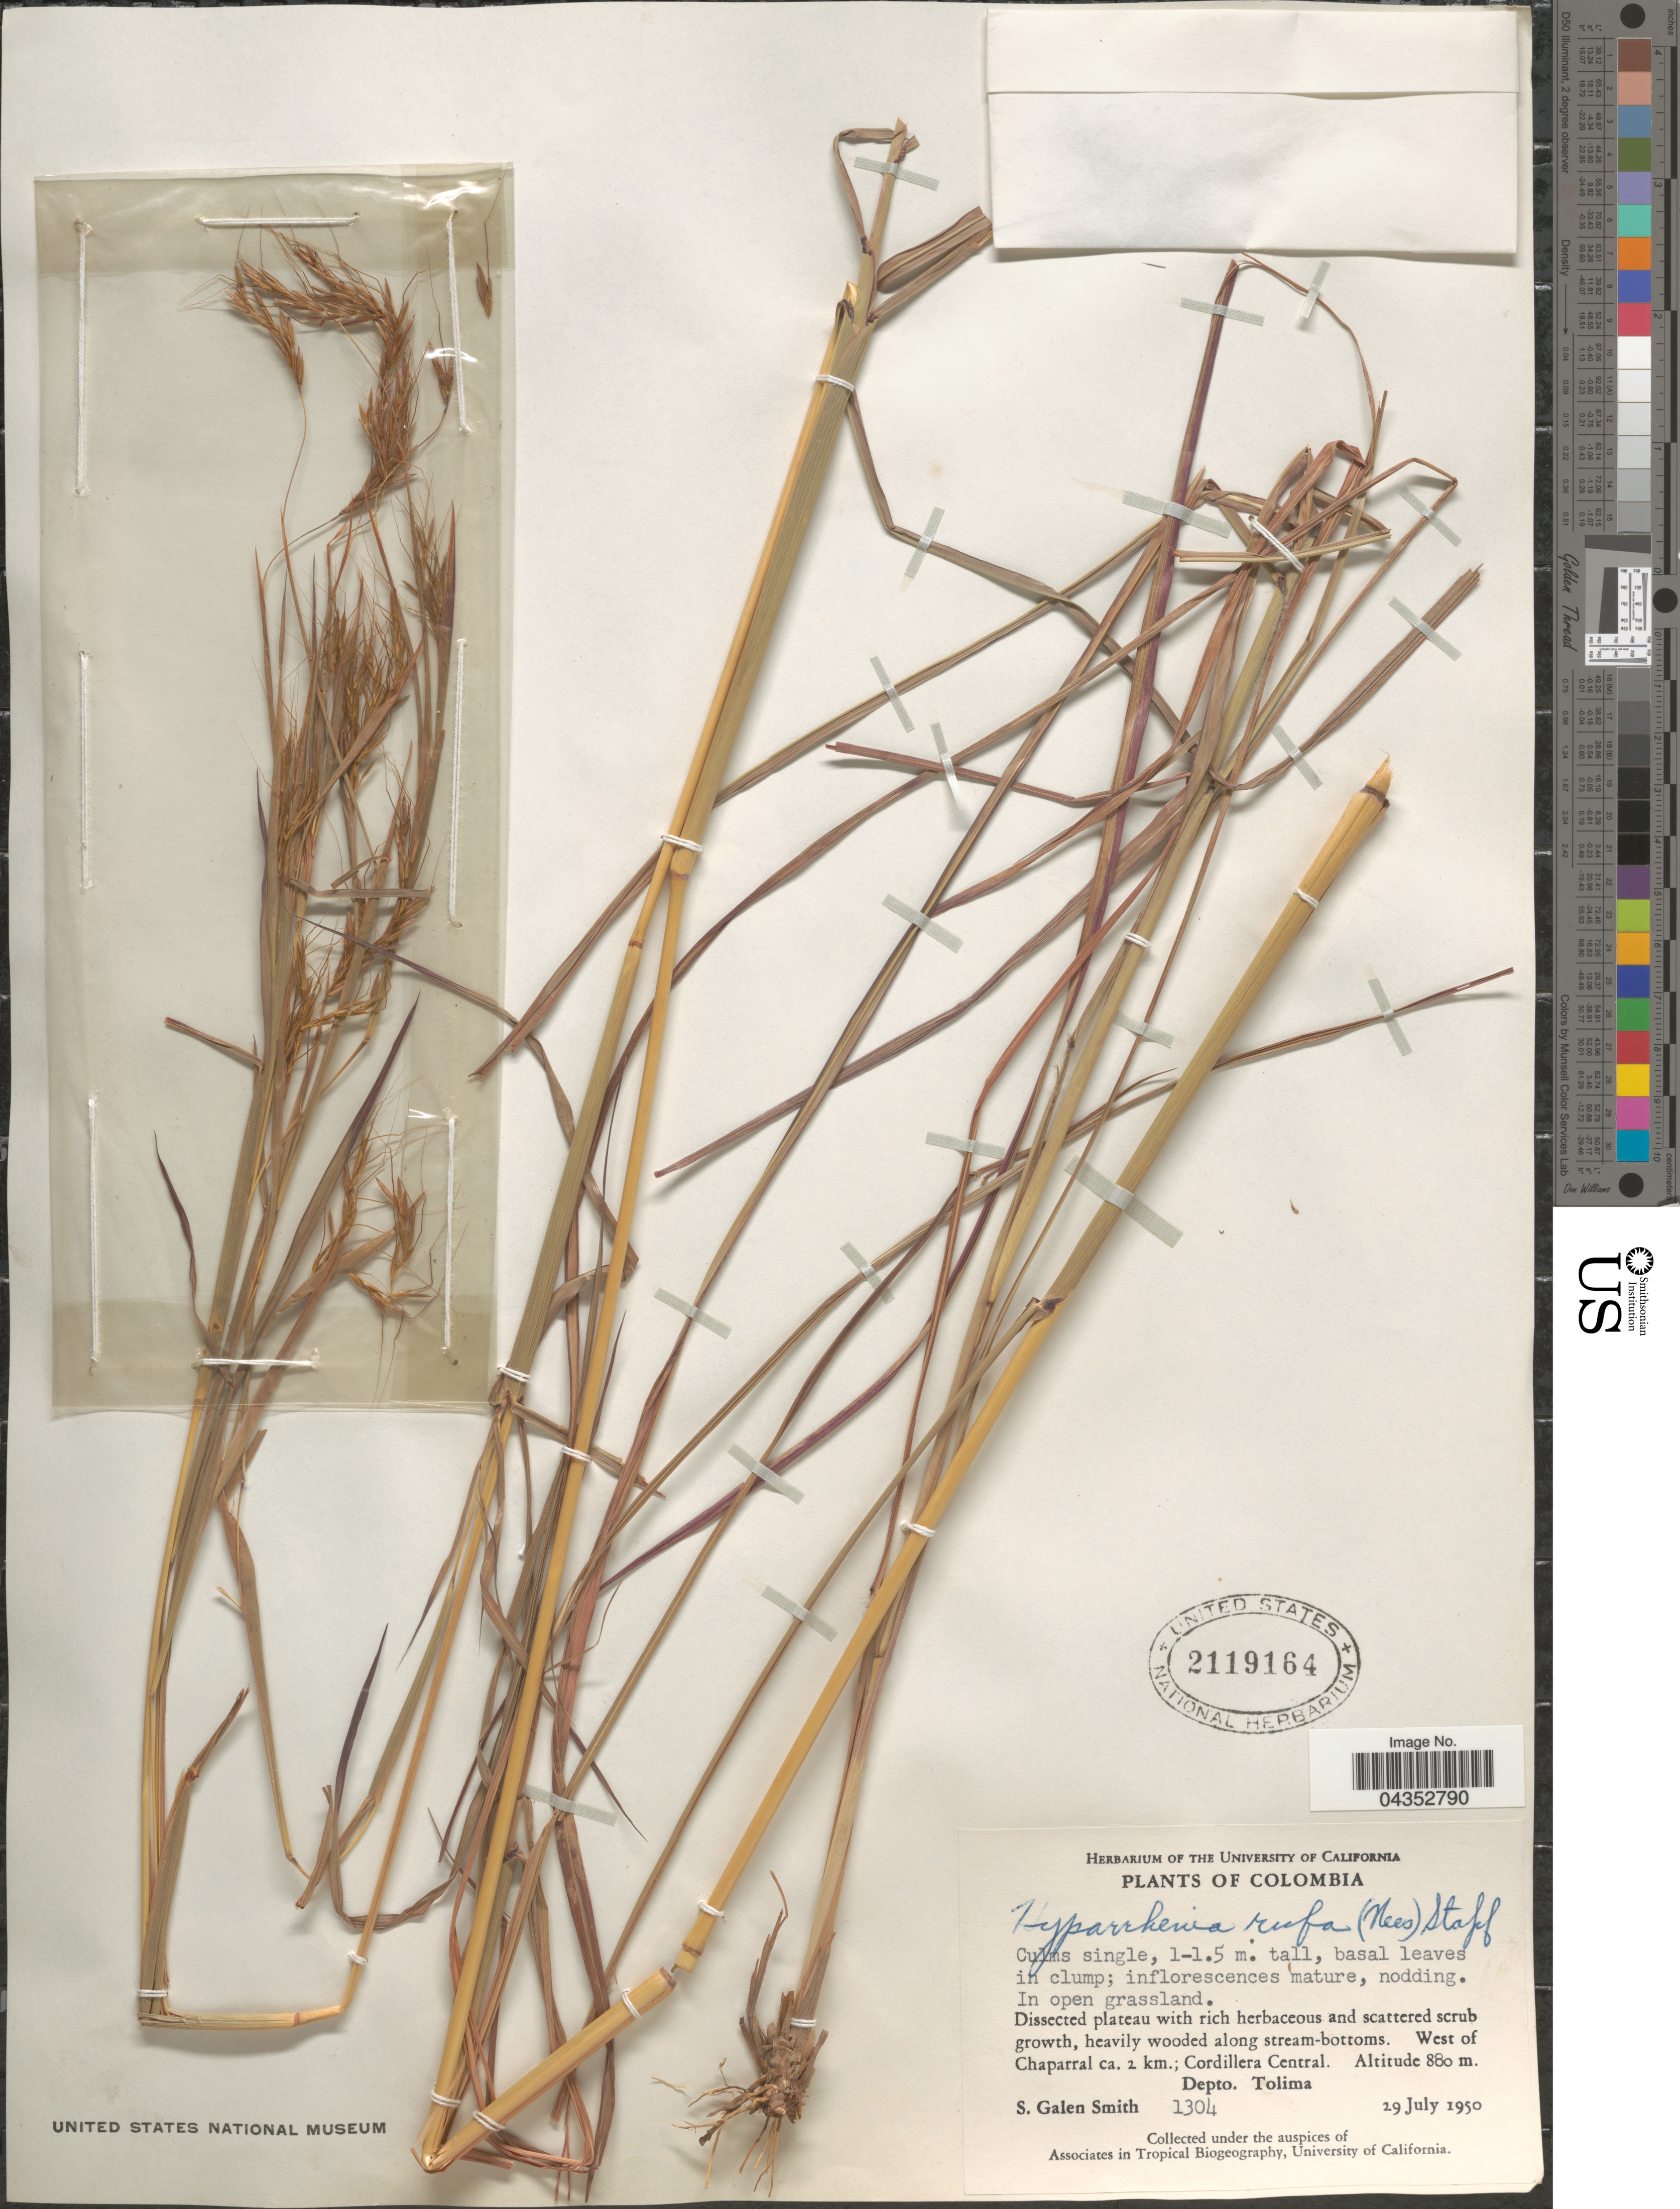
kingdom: Plantae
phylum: Tracheophyta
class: Liliopsida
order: Poales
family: Poaceae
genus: Hyparrhenia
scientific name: Hyparrhenia rufa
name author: (Nees) Stapf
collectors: S. G. Smith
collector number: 1304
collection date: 1950-07-29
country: Colombia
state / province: Tolima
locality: West of Chaparral ca. 2 km.; Cordillera Central. Dept. Tolima.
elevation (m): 880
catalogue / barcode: US 2119164